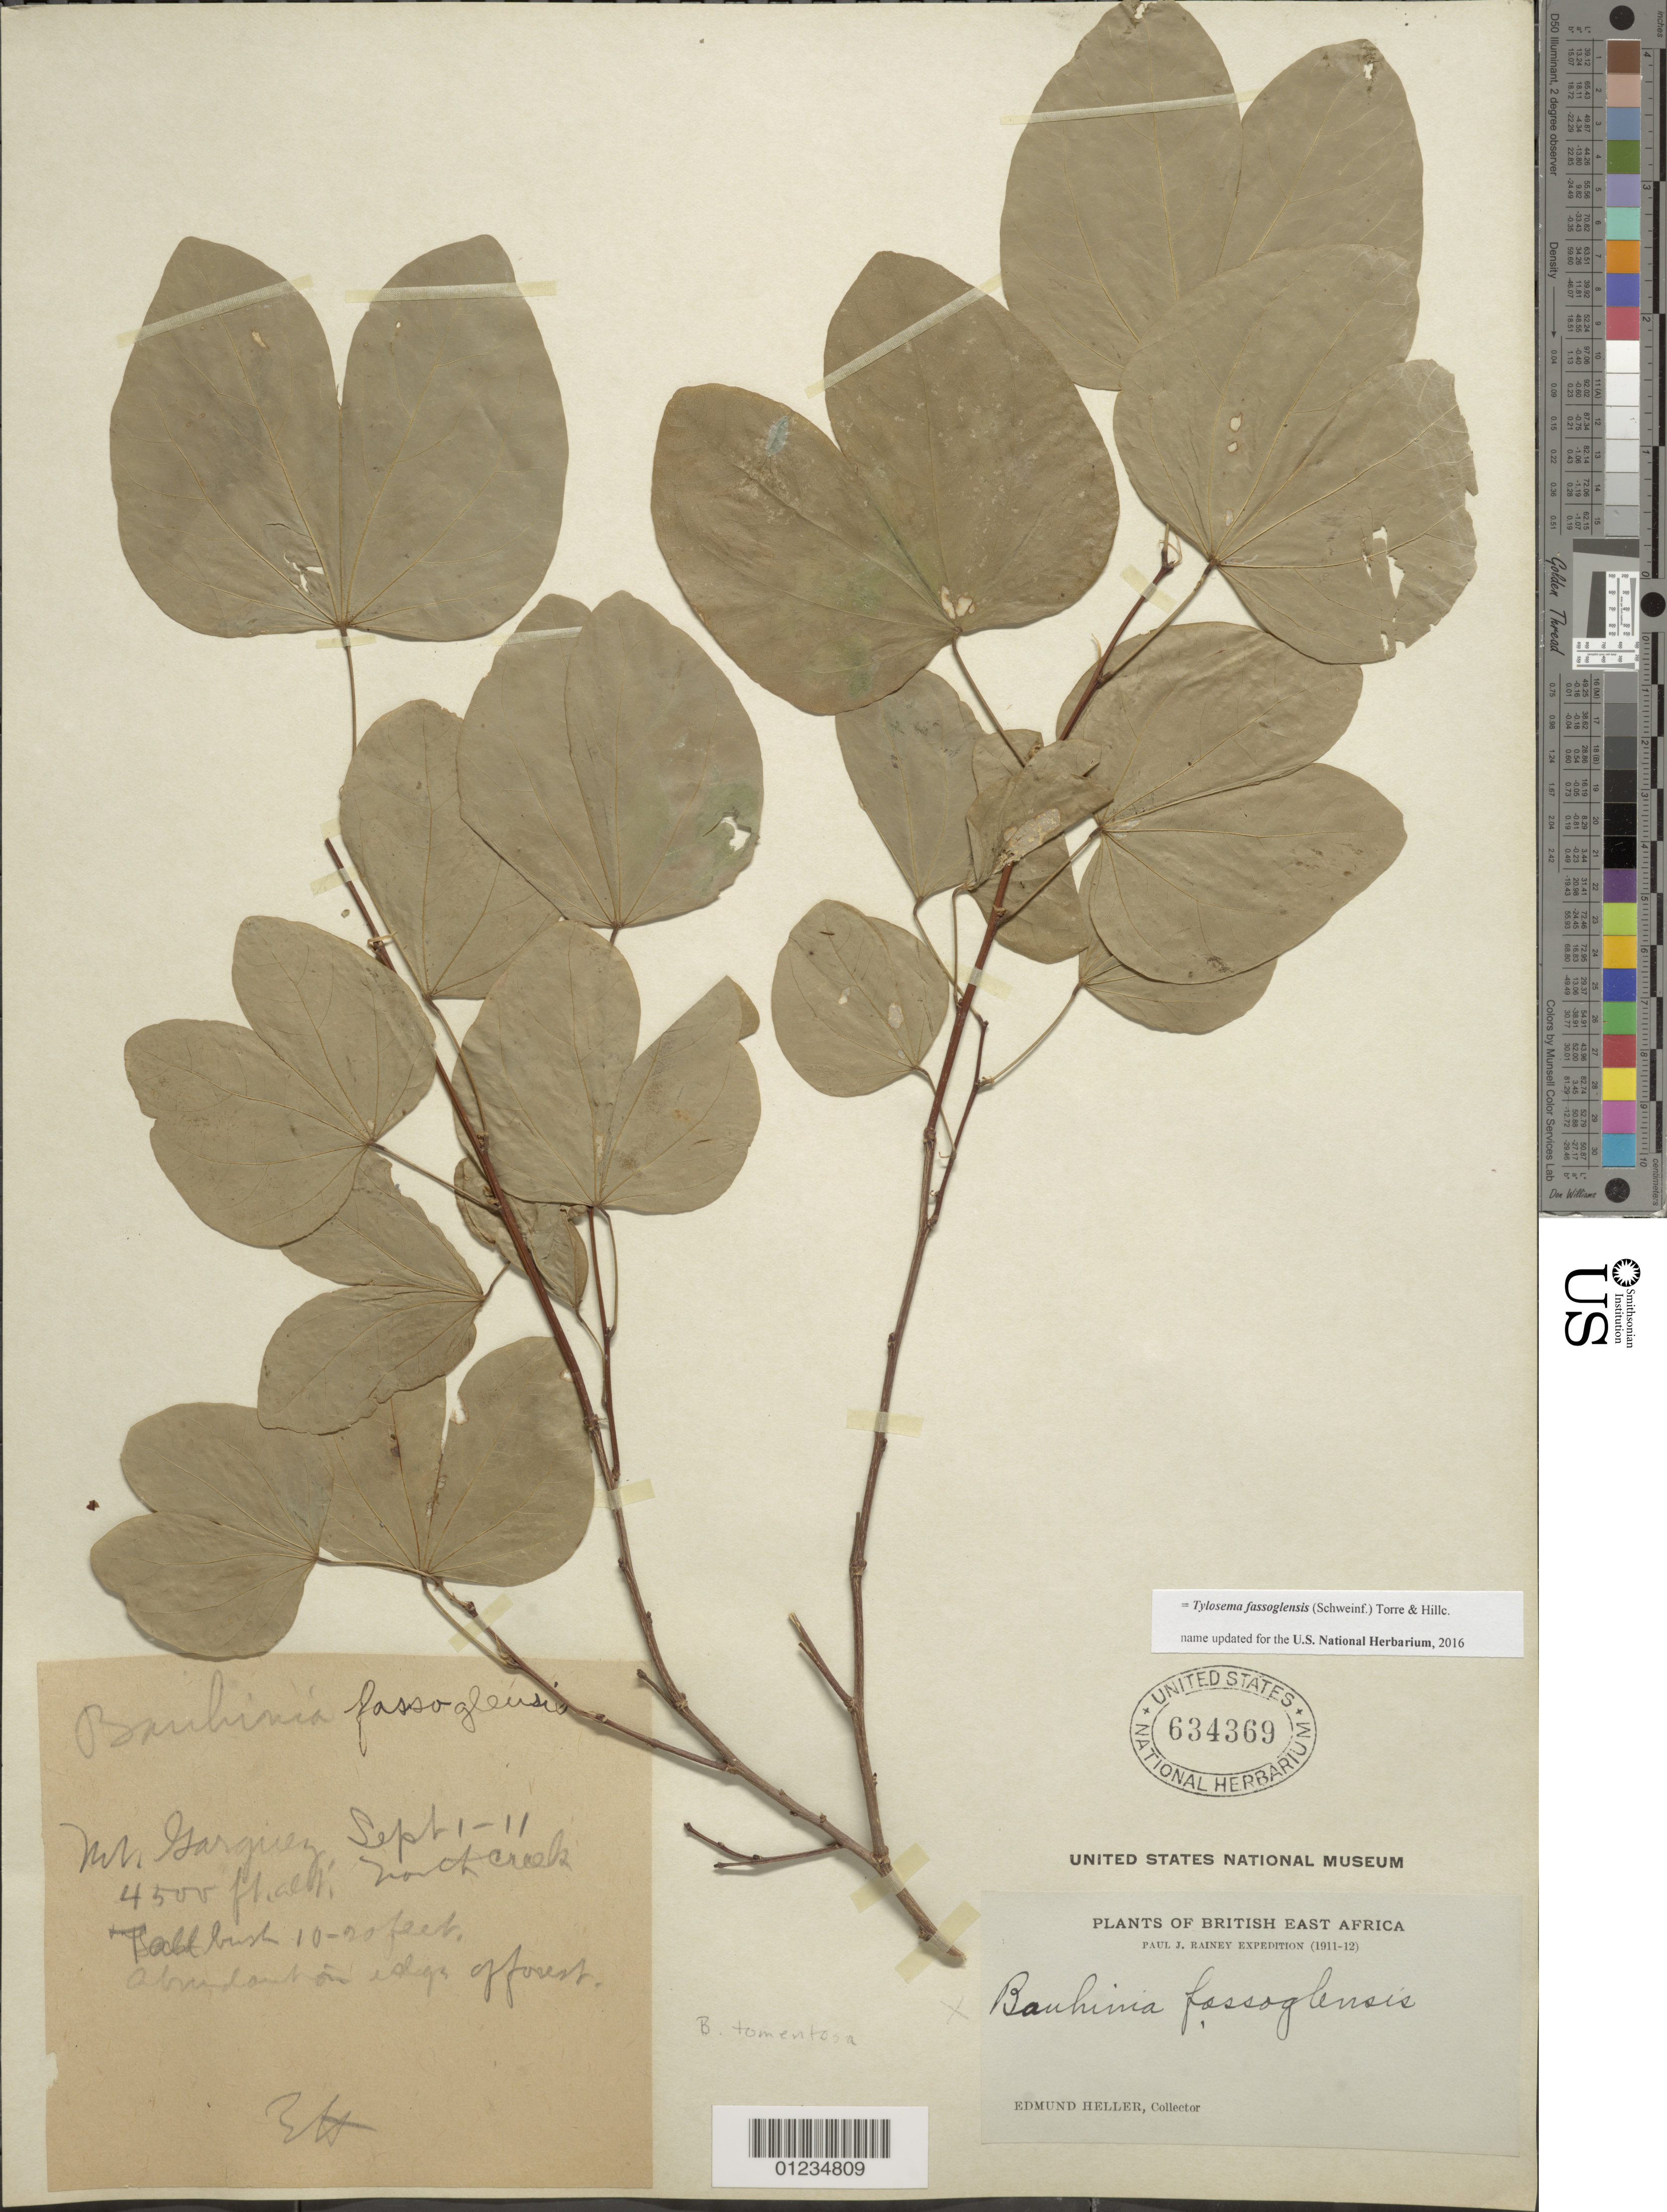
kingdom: Plantae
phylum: Tracheophyta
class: Magnoliopsida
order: Fabales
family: Fabaceae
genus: Tylosema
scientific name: Tylosema fassoglense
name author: (Kotschy ex Schweinf.) Torre & Hillc.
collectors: E. Heller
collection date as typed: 01 Sep 1911 to 11 Sep 1911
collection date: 1911-09-01/1911-09-11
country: Kenya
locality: Mt. Garguez. North Creek.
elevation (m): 1372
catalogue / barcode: US 634369